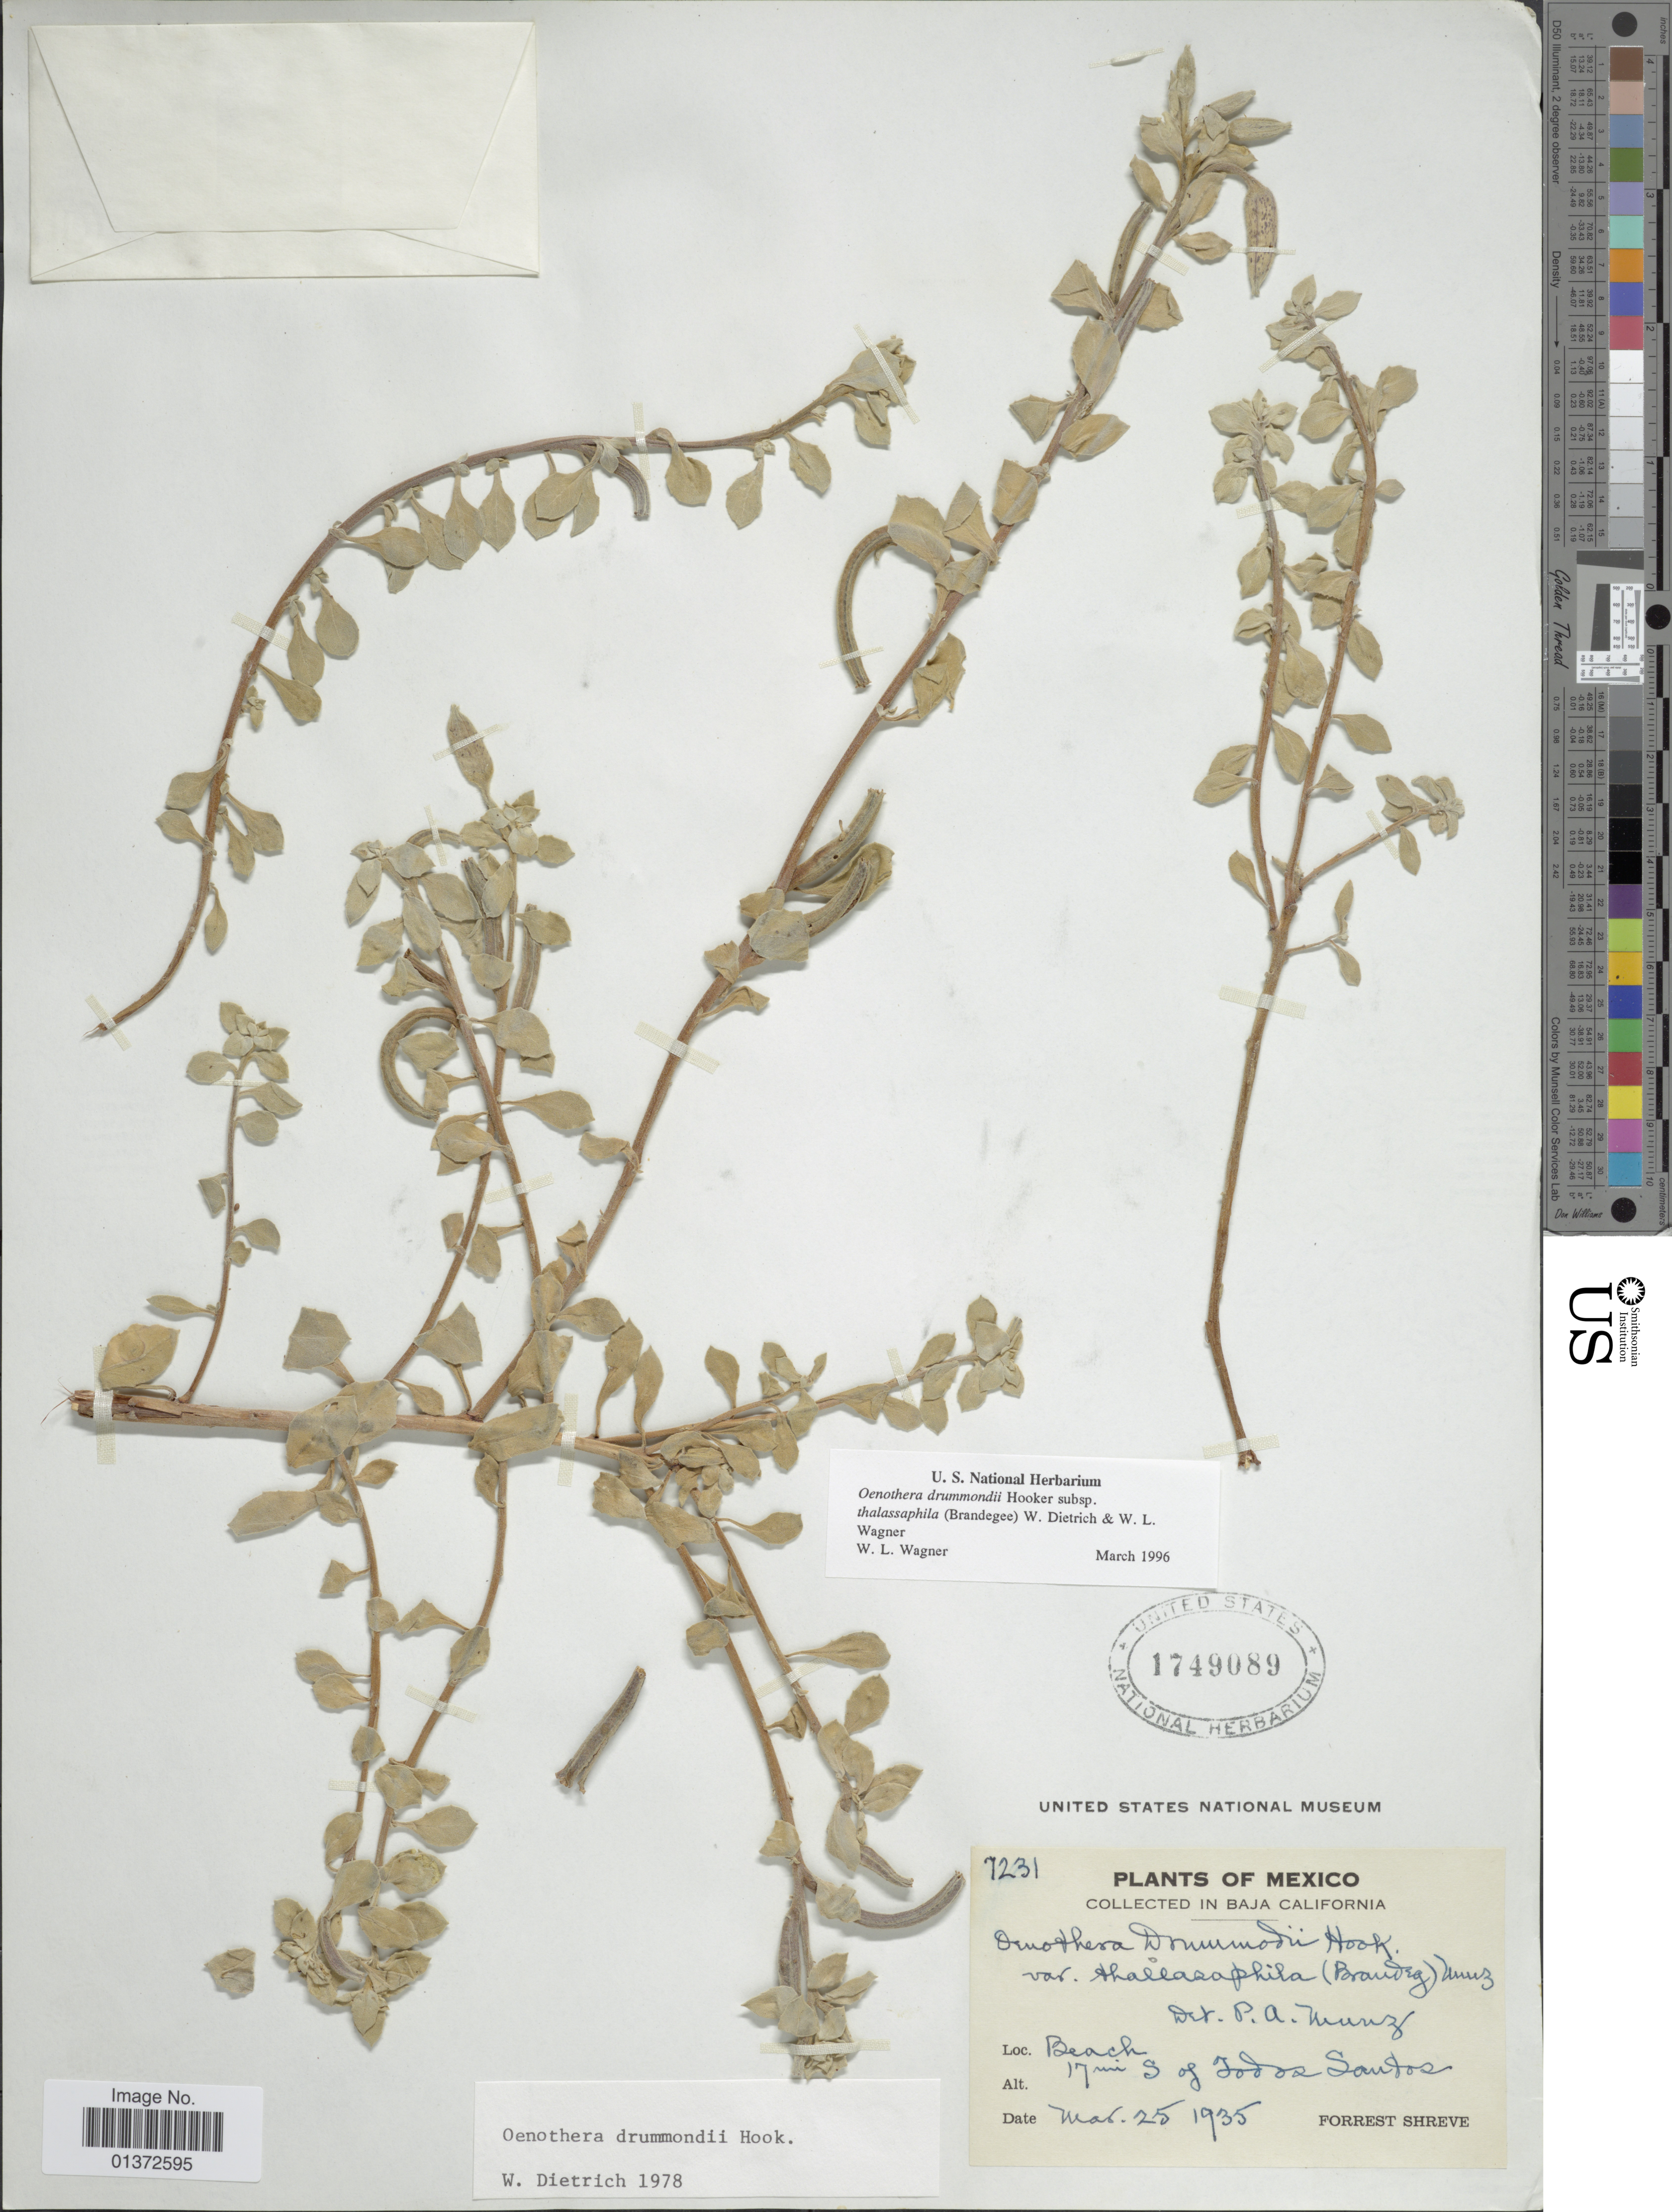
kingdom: Plantae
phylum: Tracheophyta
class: Magnoliopsida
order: Myrtales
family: Onagraceae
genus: Oenothera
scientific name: Oenothera drummondii subsp. thalassaphila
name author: (Brandegee) W. Dietr. & W.L. Wagner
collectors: F. Shreve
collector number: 7231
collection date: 1935-03-25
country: Mexico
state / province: Baja California Sur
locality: Beach, 17 mi. S of Todos Santos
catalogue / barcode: US 1749089